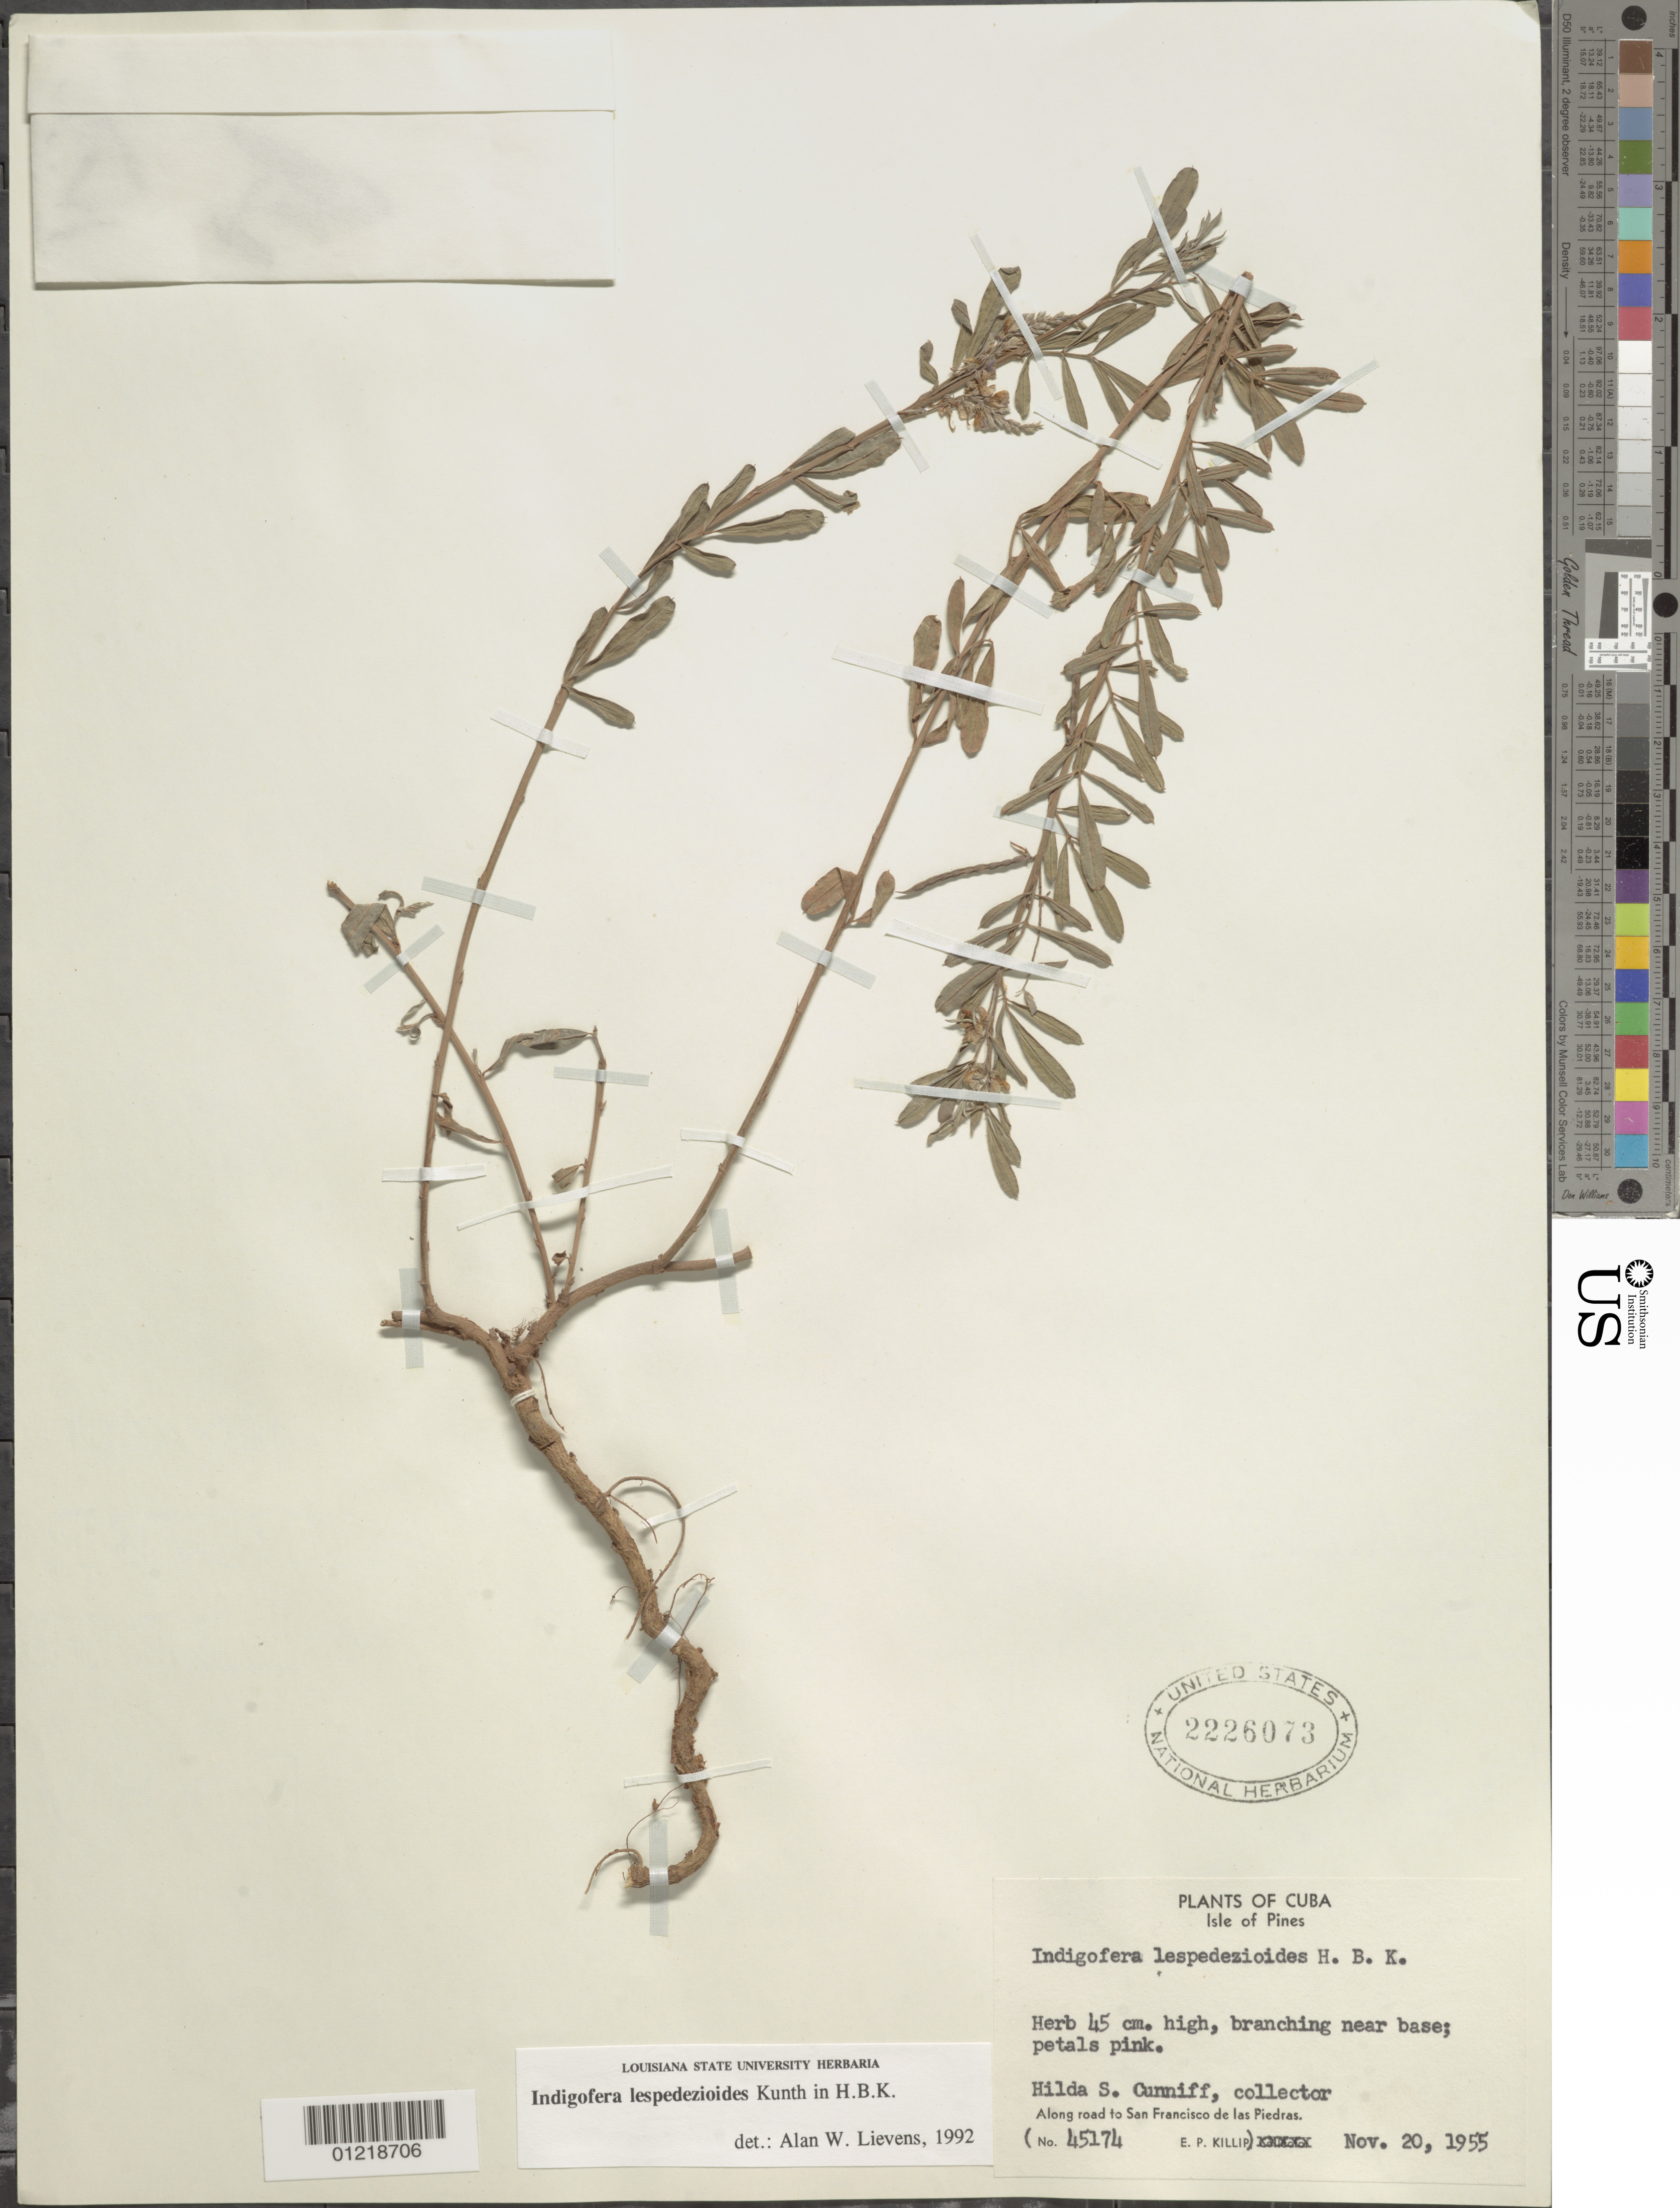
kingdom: Plantae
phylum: Tracheophyta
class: Magnoliopsida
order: Fabales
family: Fabaceae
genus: Indigofera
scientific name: Indigofera lespedezioides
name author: Kunth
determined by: Lievens, A. W.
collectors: H. Cunniff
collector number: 45174 Killip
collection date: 1955-11-20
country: Cuba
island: Isla de la Juventud (Isle of Pines)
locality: San Francisco de las Piedras road.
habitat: Along road.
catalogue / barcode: US 2226073